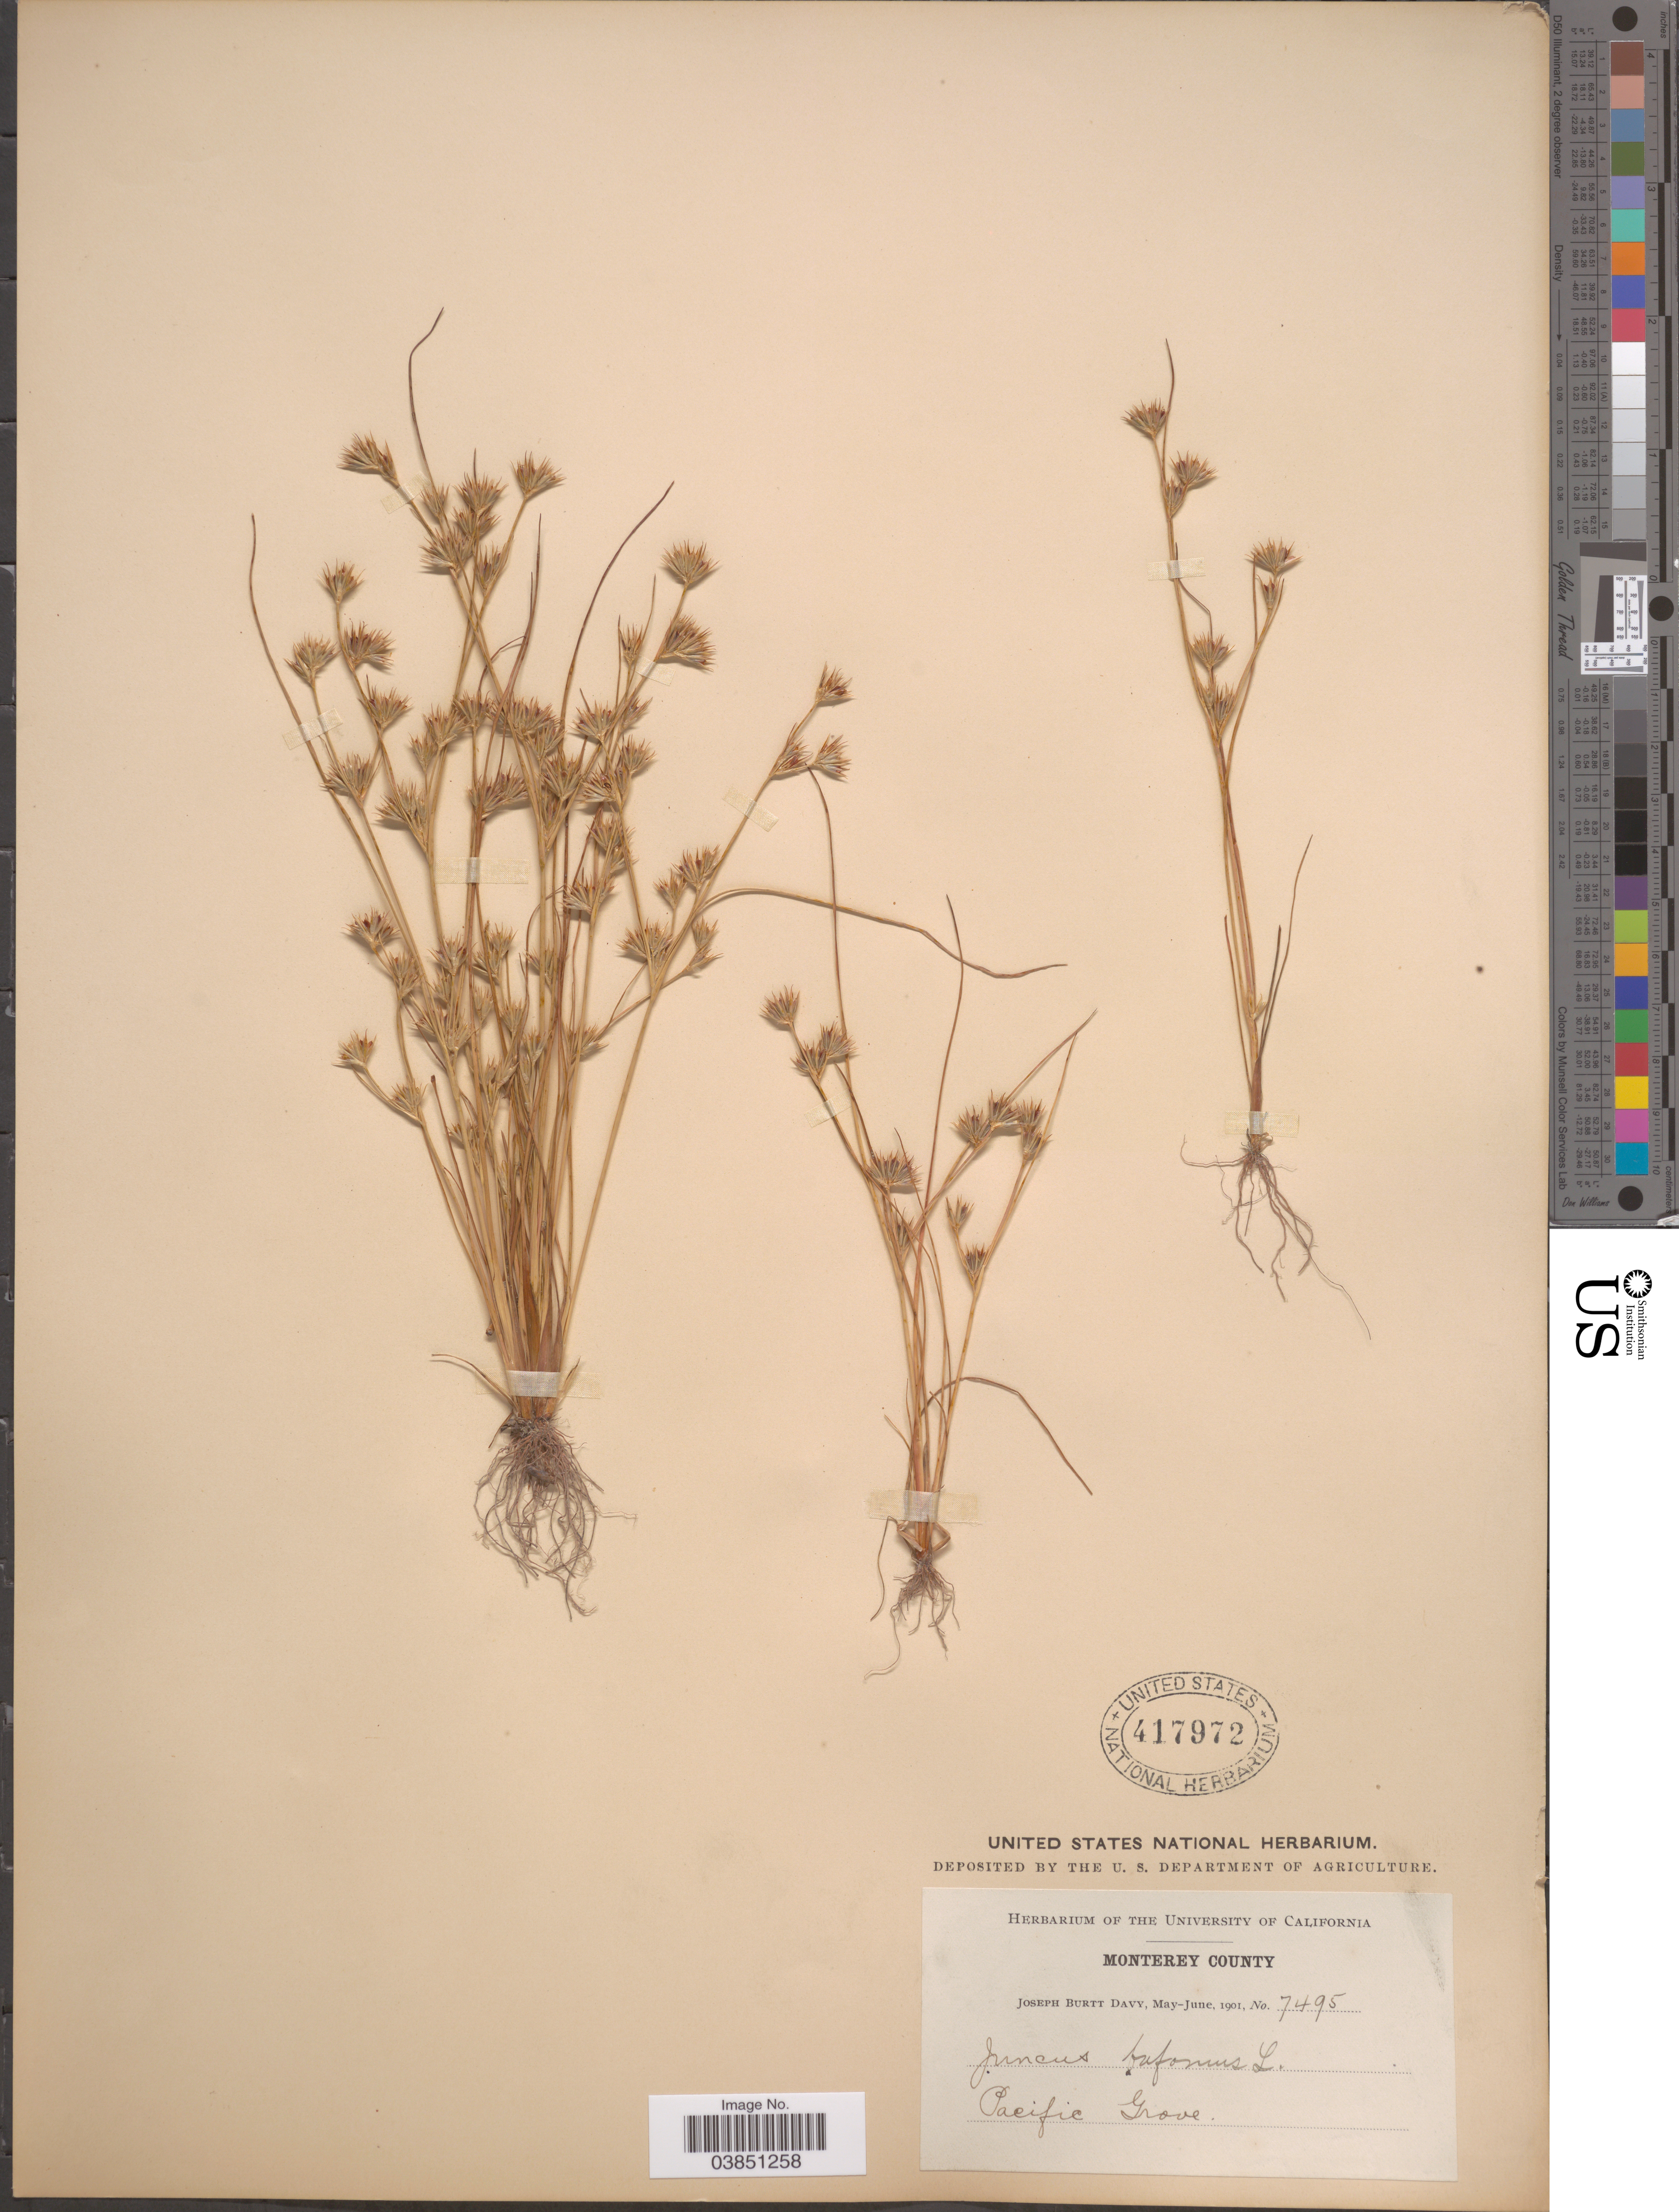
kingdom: Plantae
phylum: Tracheophyta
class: Liliopsida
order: Poales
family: Juncaceae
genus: Juncus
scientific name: Juncus bufonius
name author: L.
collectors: J. Burtt Davy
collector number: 7495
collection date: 1901-05/1901-06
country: United States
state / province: California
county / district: Monterey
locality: Monterey County. Pacific Grove.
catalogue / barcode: US 417972